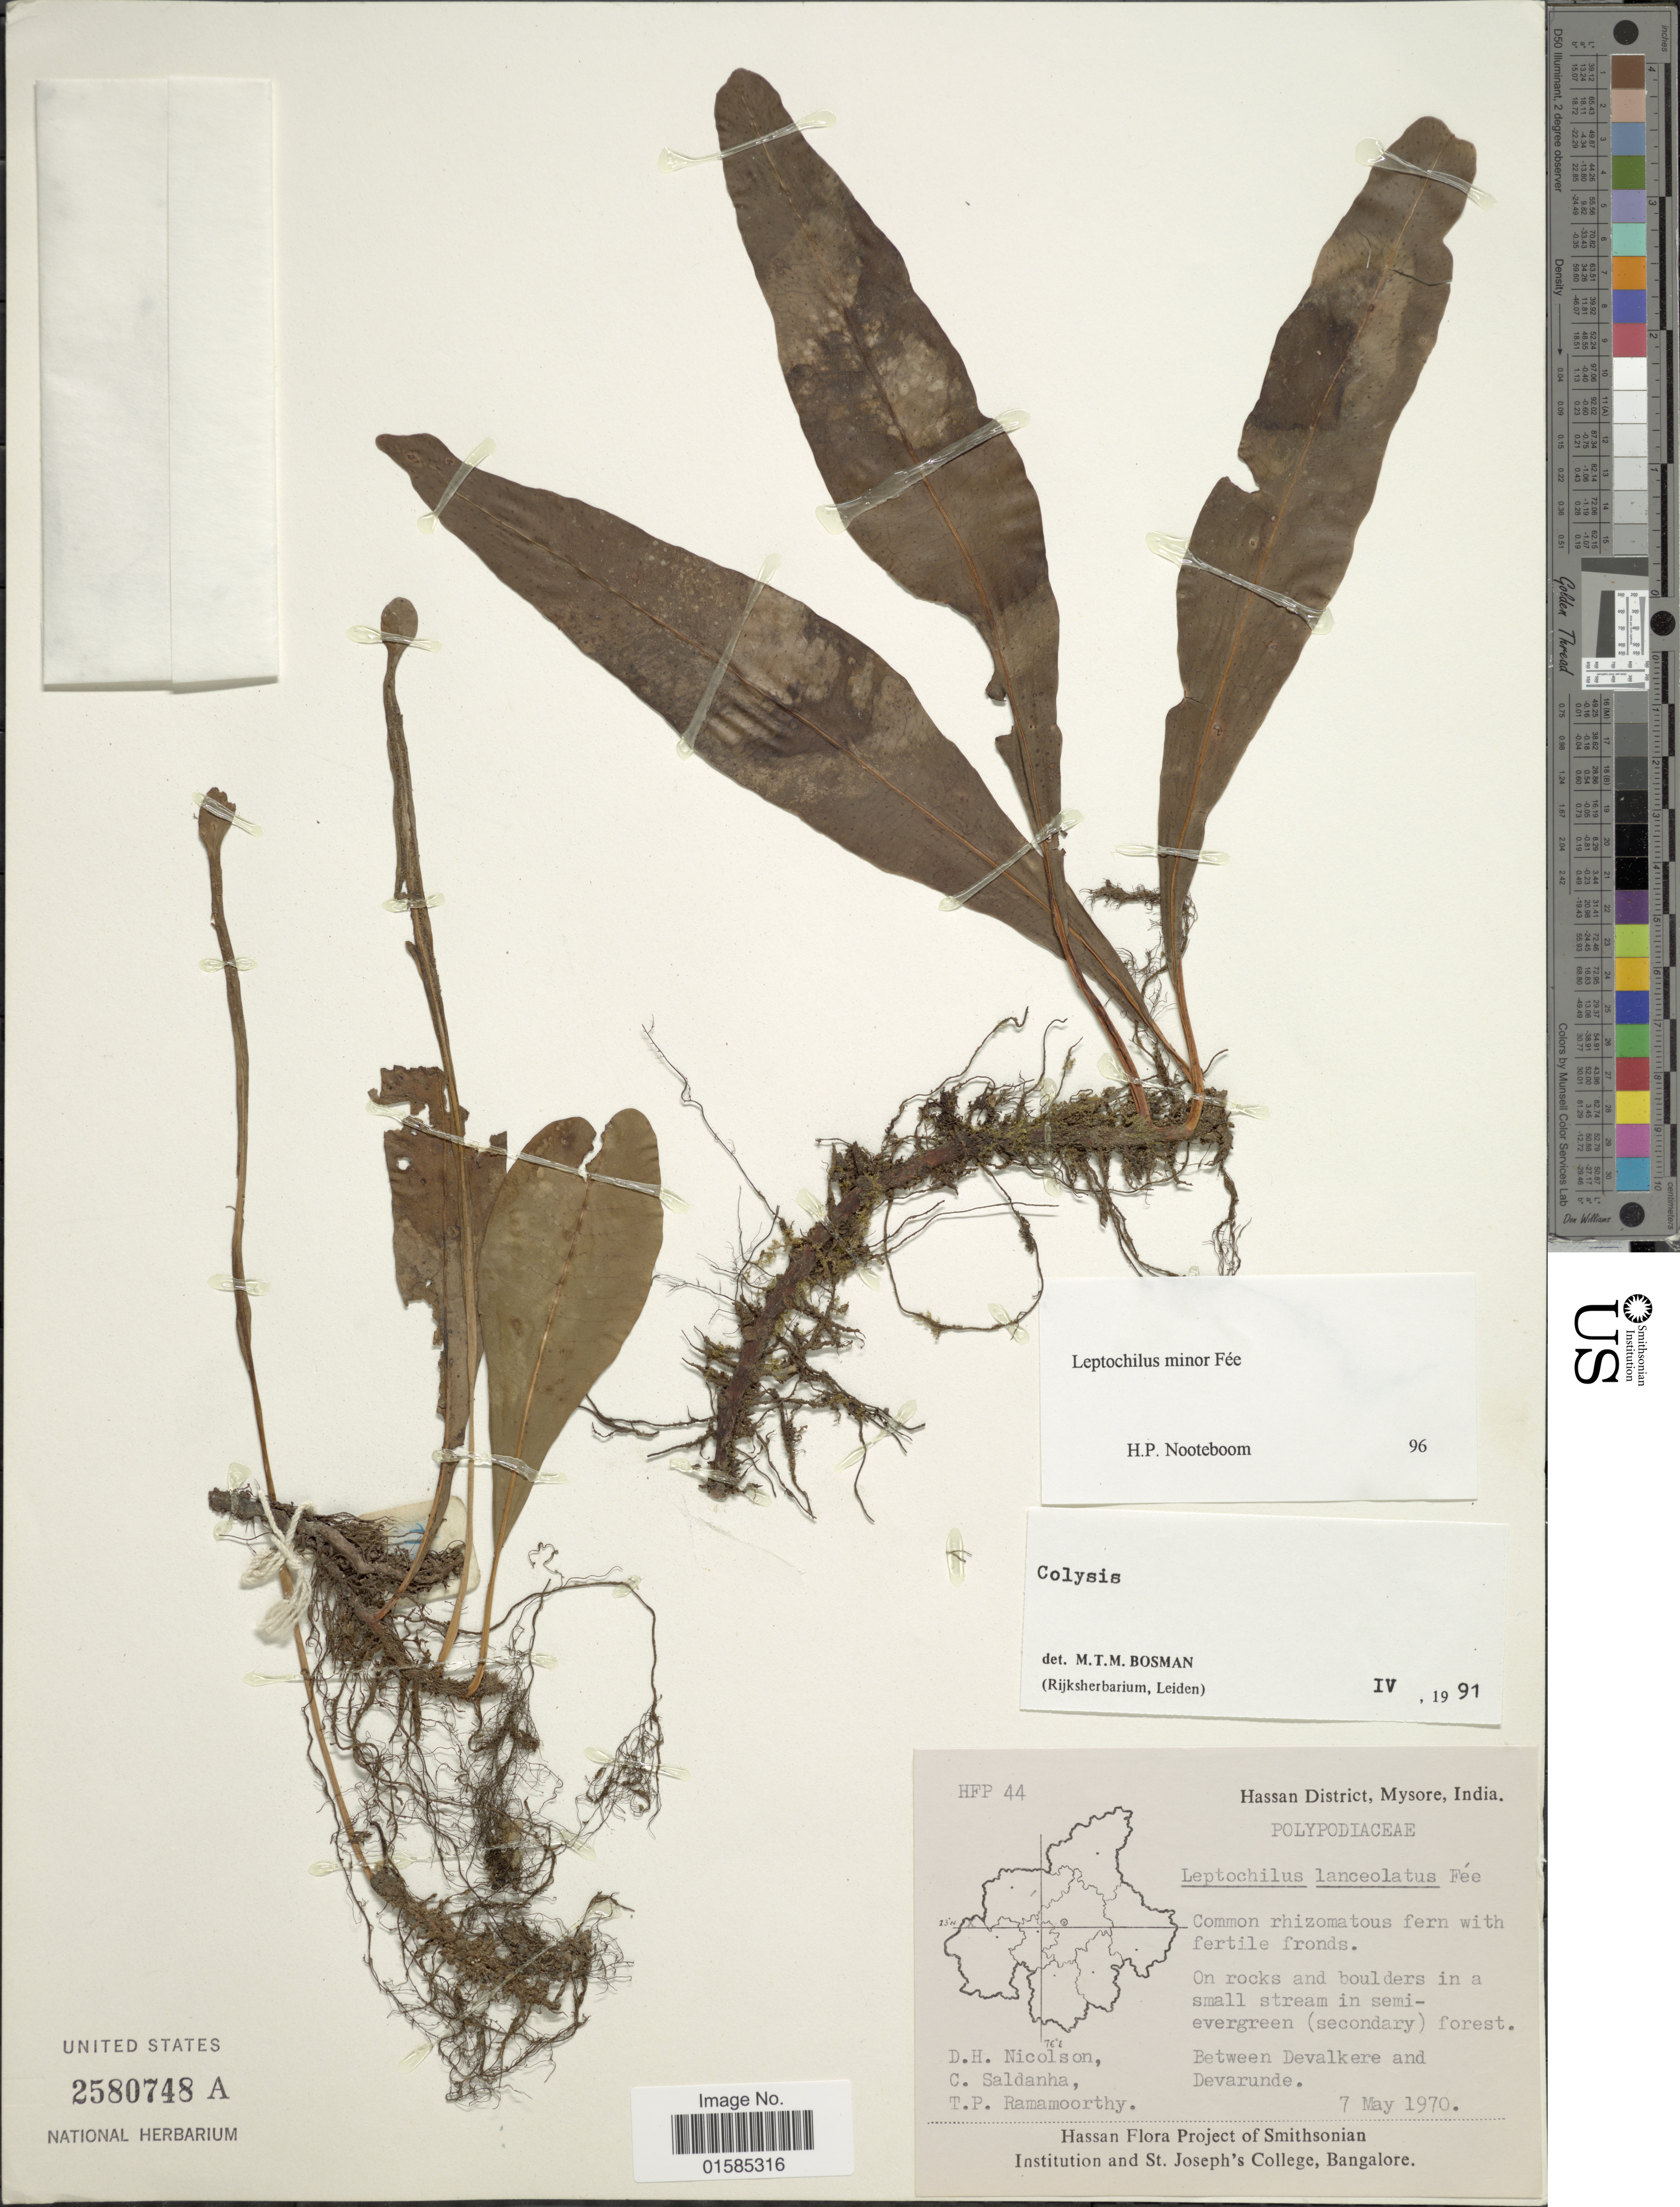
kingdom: Plantae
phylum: Tracheophyta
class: Polypodiopsida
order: Polypodiales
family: Polypodiaceae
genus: Leptochilus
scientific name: Leptochilus minor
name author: Fée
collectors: D. H. Nicolson, C. Saldanha & T. P. Ramamoorthy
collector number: HFP 44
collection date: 1970-05-07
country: India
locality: Hassan District, Mysore, India, between Devalkere and Devarunde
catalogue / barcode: US 2580748A